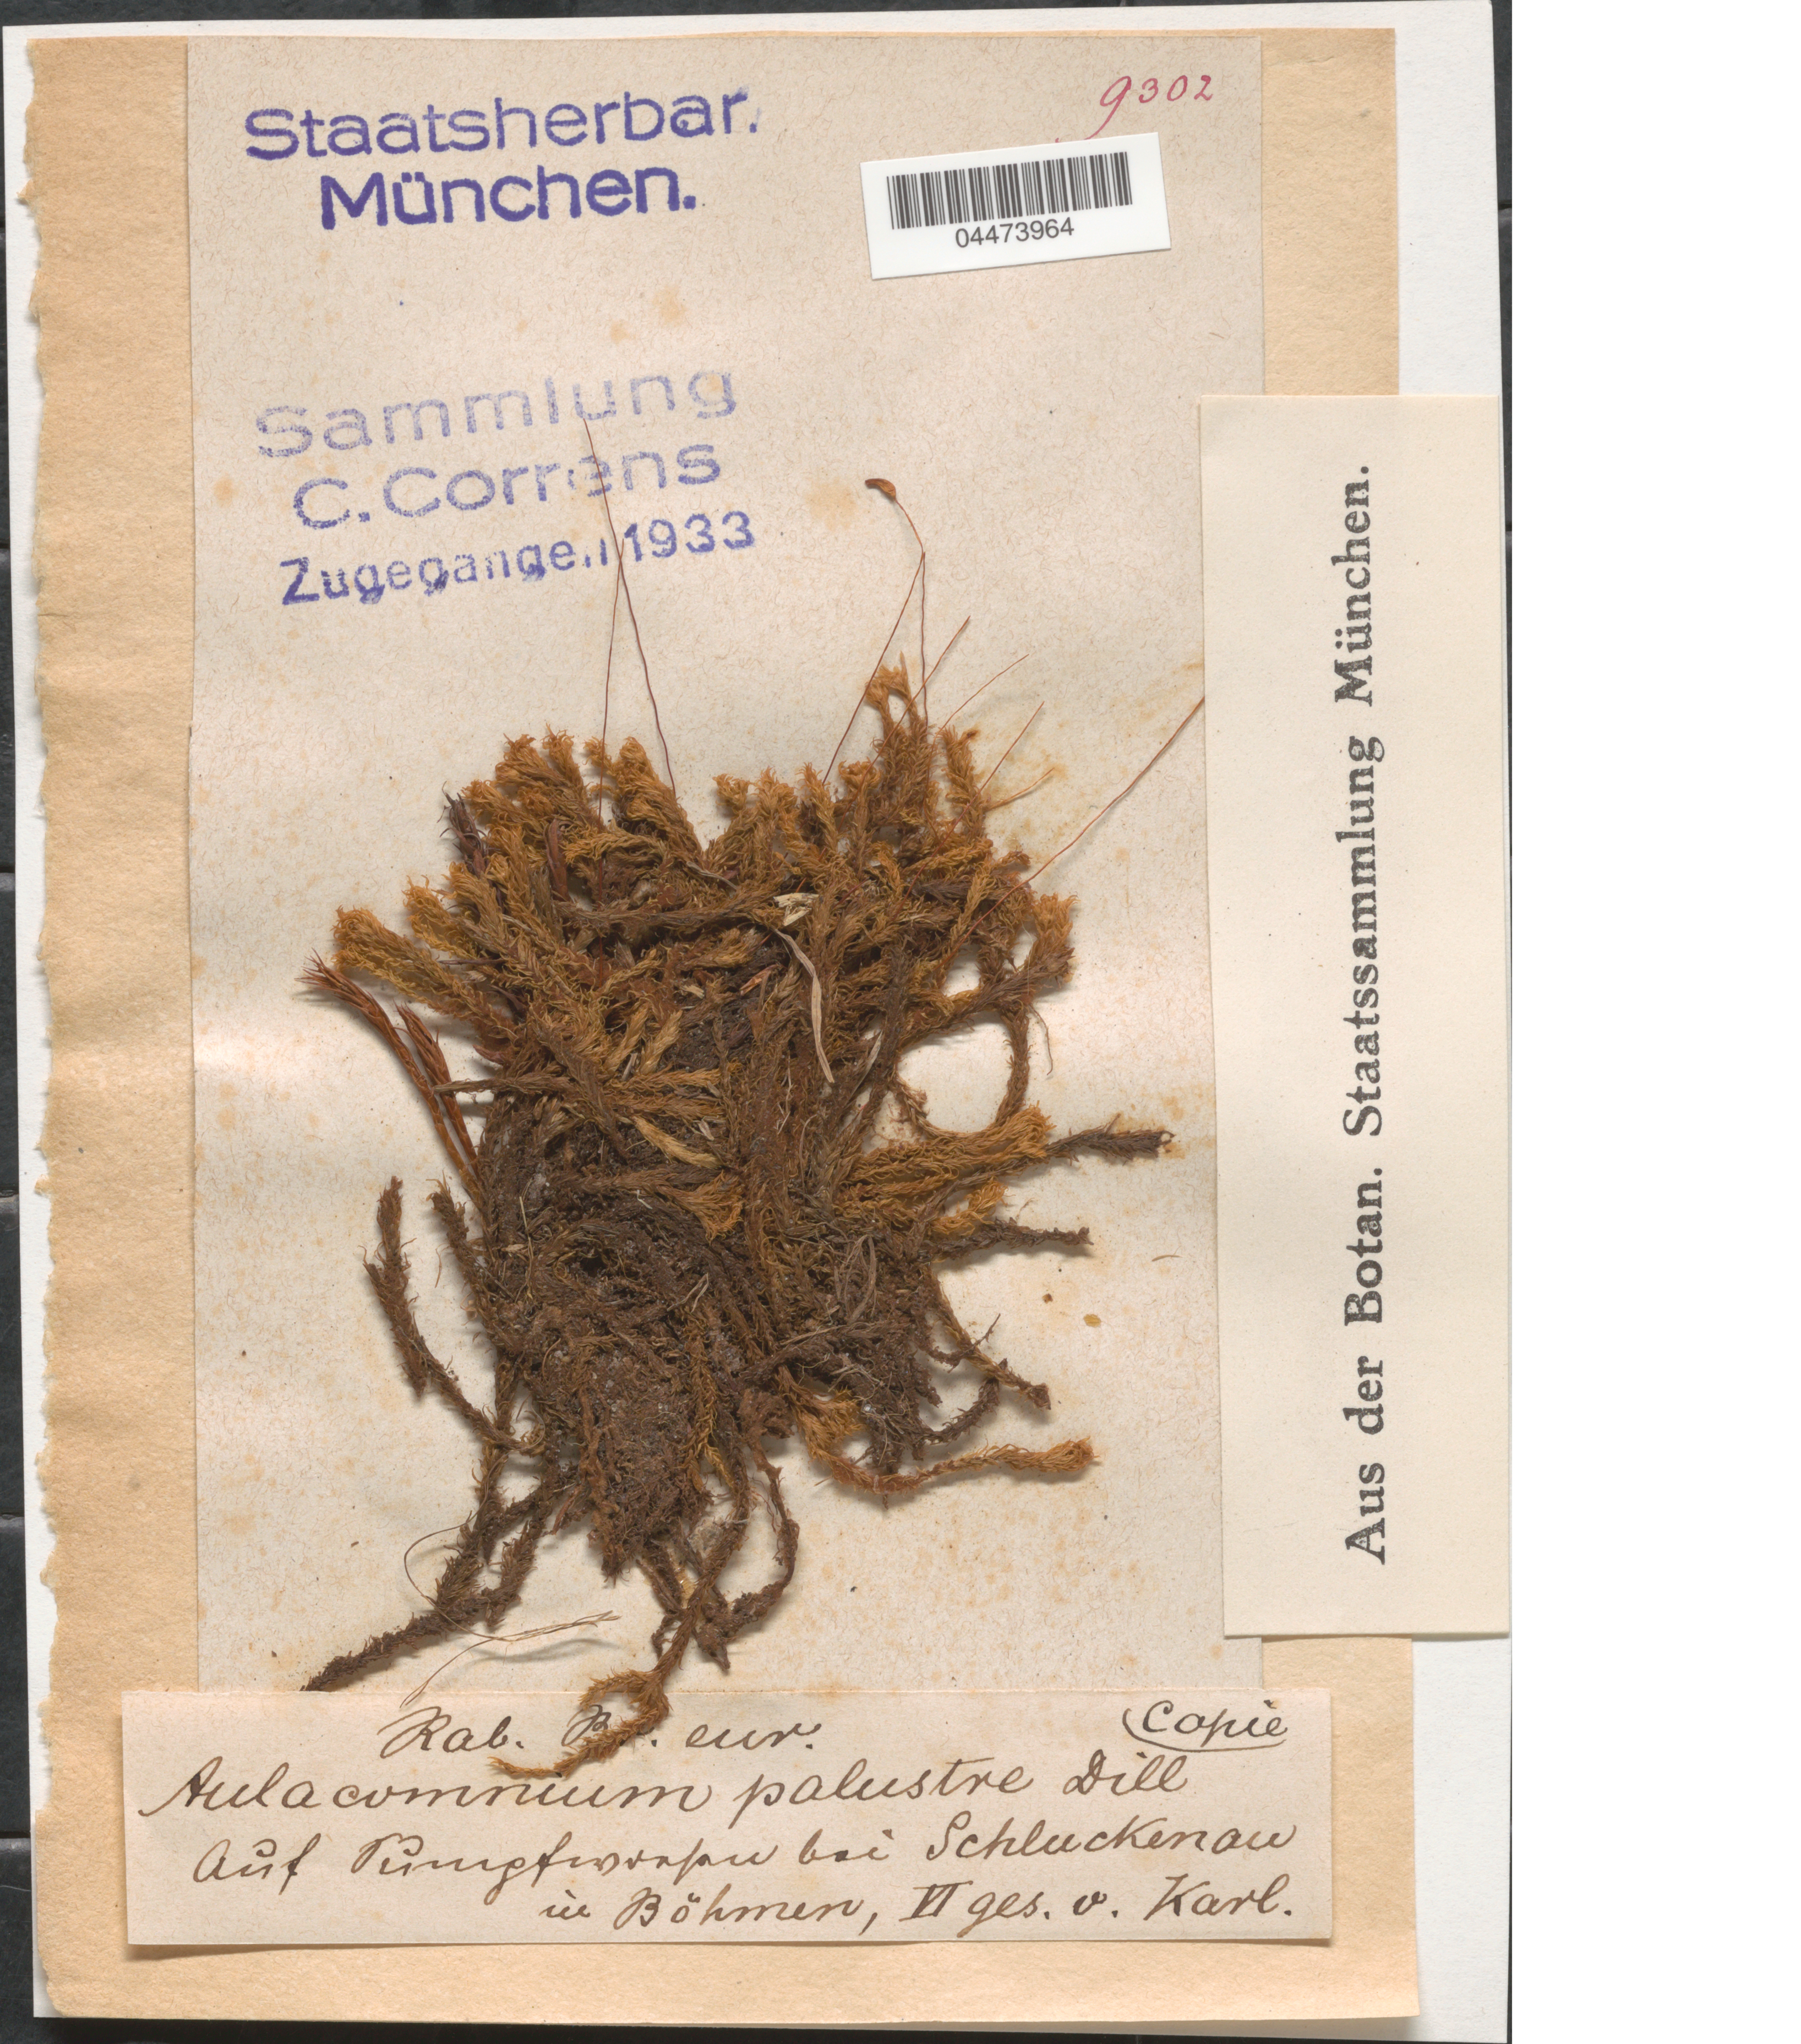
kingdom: Plantae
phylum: Bryophyta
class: Bryopsida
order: Aulacomniales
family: Aulacomniaceae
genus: Aulacomnium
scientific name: Aulacomnium palustre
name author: (Hedw.) Schwägr.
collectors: -. Karl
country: Czechia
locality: Auf [illegible text] bei Schluckenau in Böhmen.